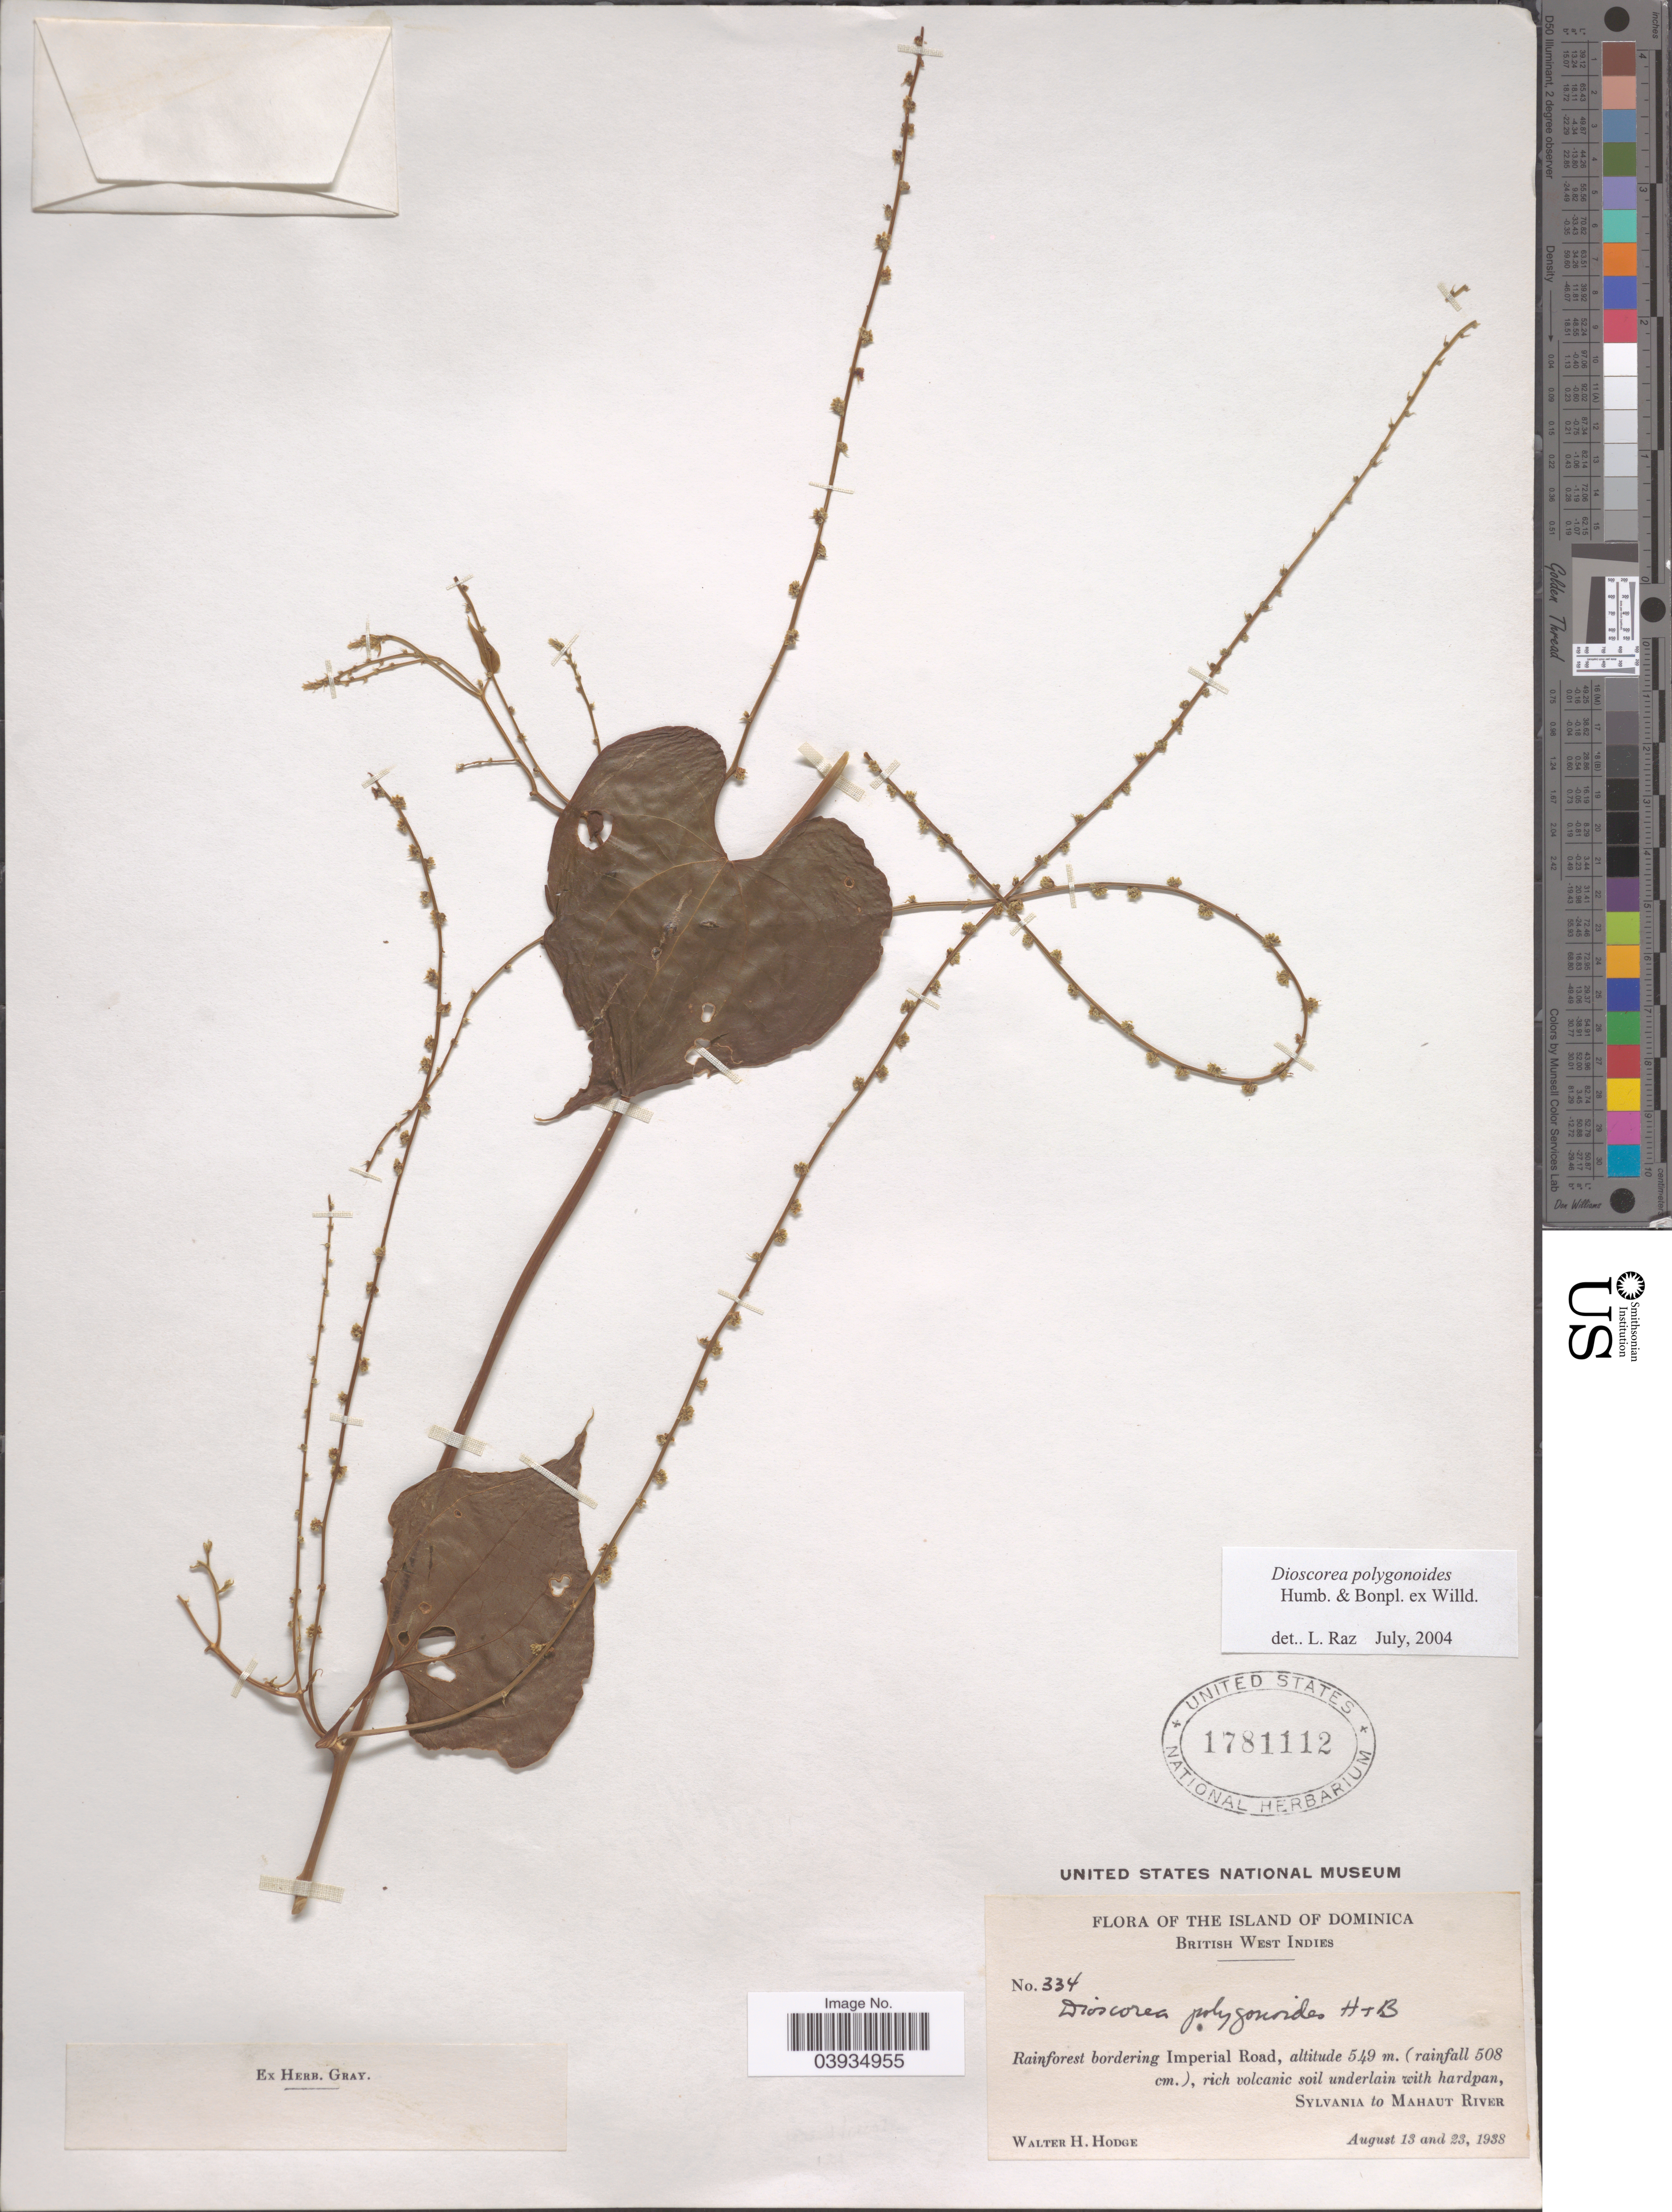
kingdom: Plantae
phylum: Tracheophyta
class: Liliopsida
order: Dioscoreales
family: Dioscoreaceae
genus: Dioscorea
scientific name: Dioscorea polygonoides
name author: Humb. & Bonpl. ex Willd.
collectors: W. Hodge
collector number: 334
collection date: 1938-08-13/1938-08-23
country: Dominica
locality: British West Indies. rainforest bordering Imperial Road, Sylvania to Mahaut River.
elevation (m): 549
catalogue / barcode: US 1781112